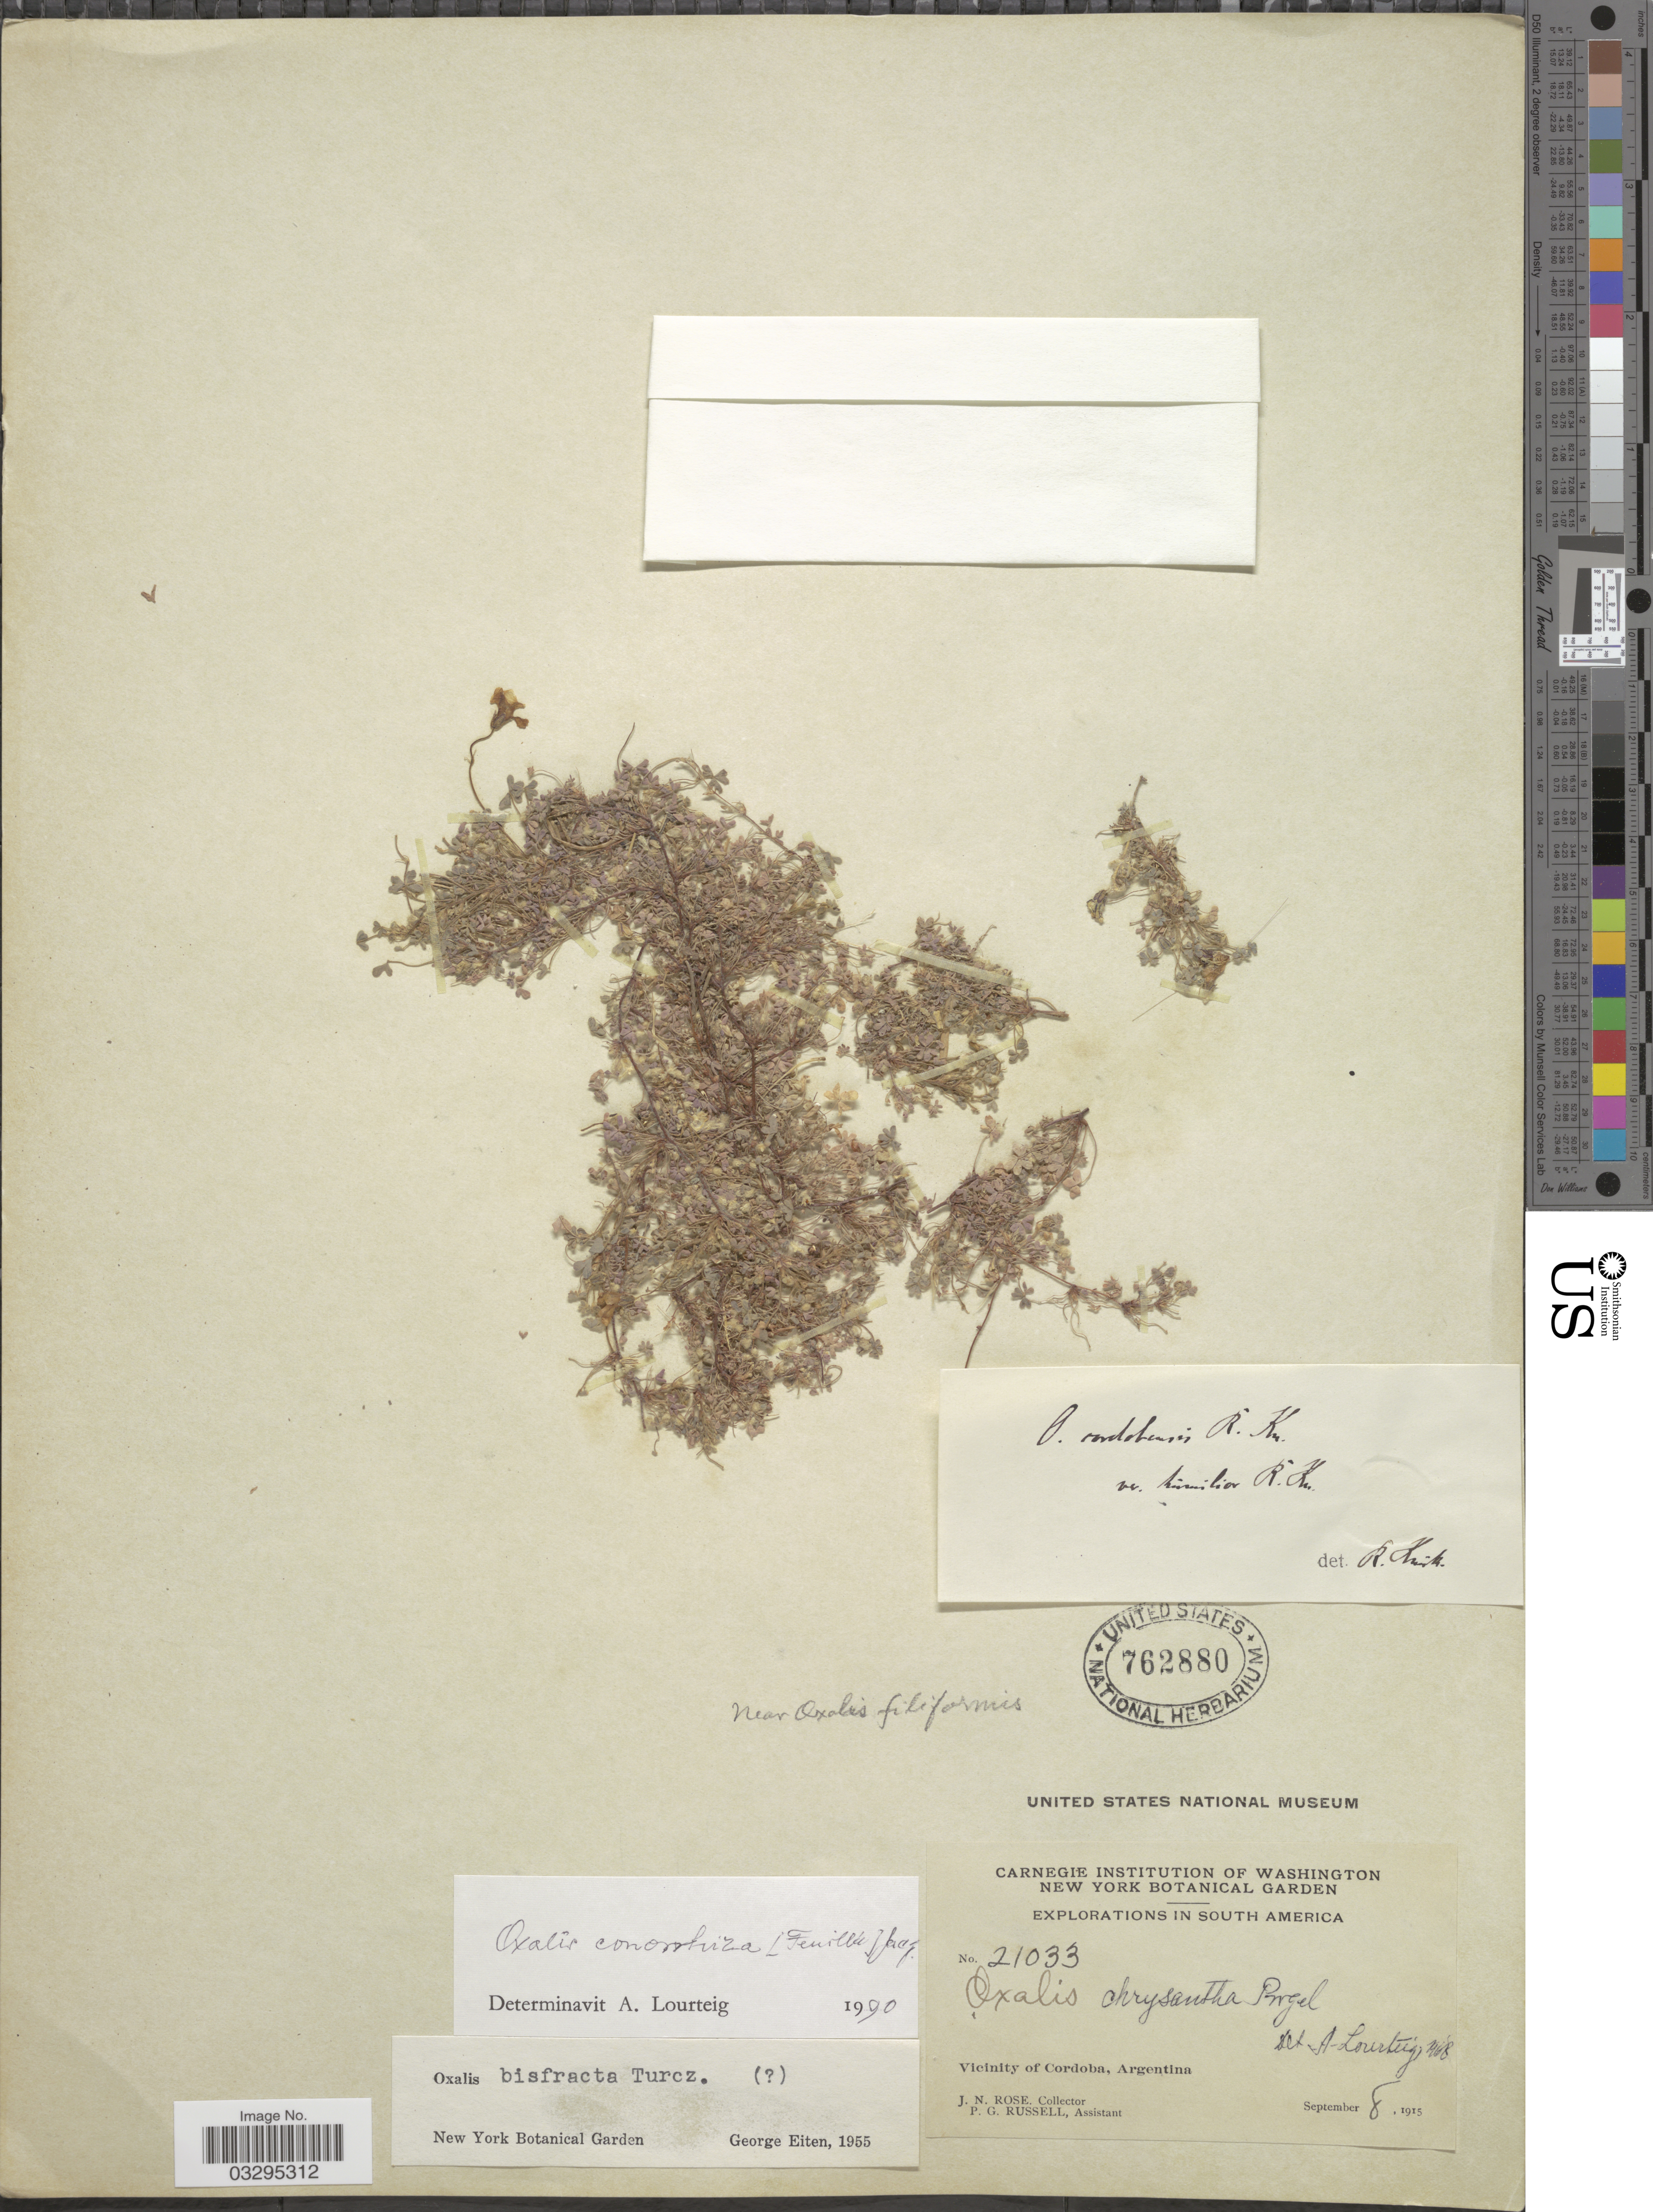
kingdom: Plantae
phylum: Tracheophyta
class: Magnoliopsida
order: Oxalidales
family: Oxalidaceae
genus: Oxalis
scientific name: Oxalis conorrhiza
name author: Jacq.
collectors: J. N. Rose & P. G. Russell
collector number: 21033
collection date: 1915-09-08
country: Argentina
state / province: Cordoba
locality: Vicinity of Cordoba.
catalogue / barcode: US 762880